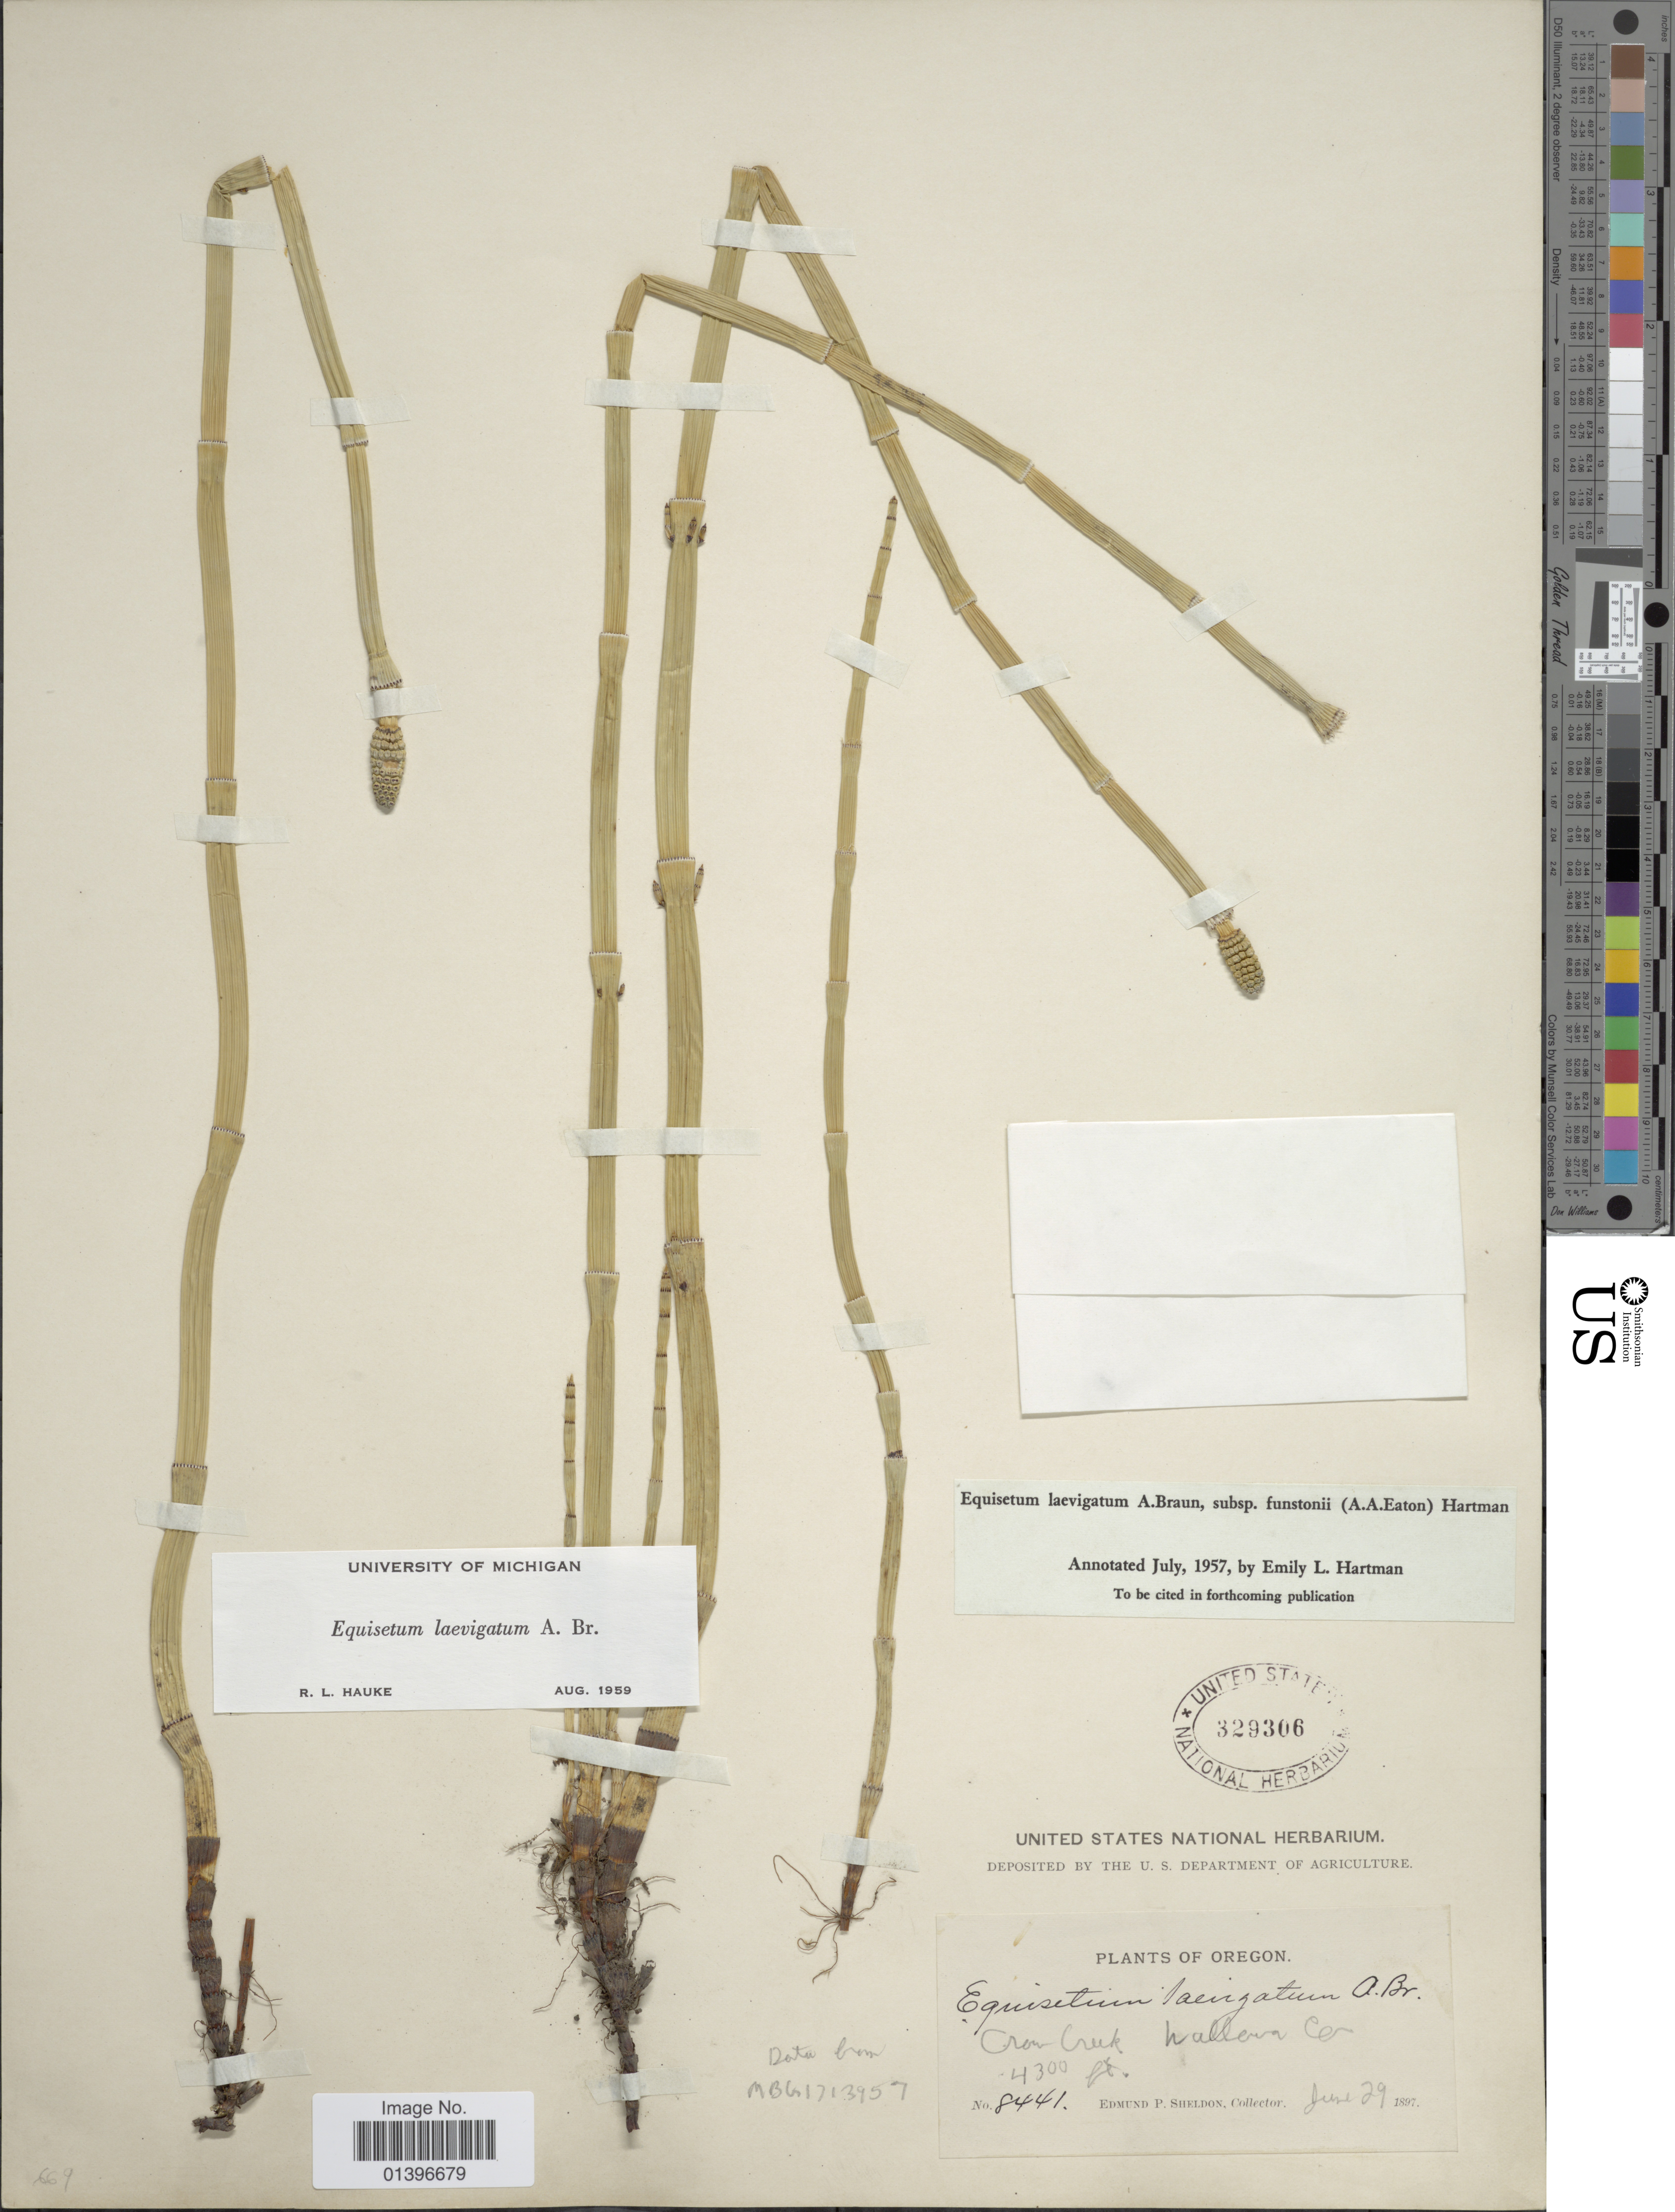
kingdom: Plantae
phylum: Tracheophyta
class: Polypodiopsida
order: Equisetales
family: Equisetaceae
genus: Equisetum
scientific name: Equisetum laevigatum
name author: A. Braun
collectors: E. P. Sheldon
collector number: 8441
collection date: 1897-06-29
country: United States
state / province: Oregon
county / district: Wallowa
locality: Crow Creek, Wallowa Co.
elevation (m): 1311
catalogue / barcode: US 329306